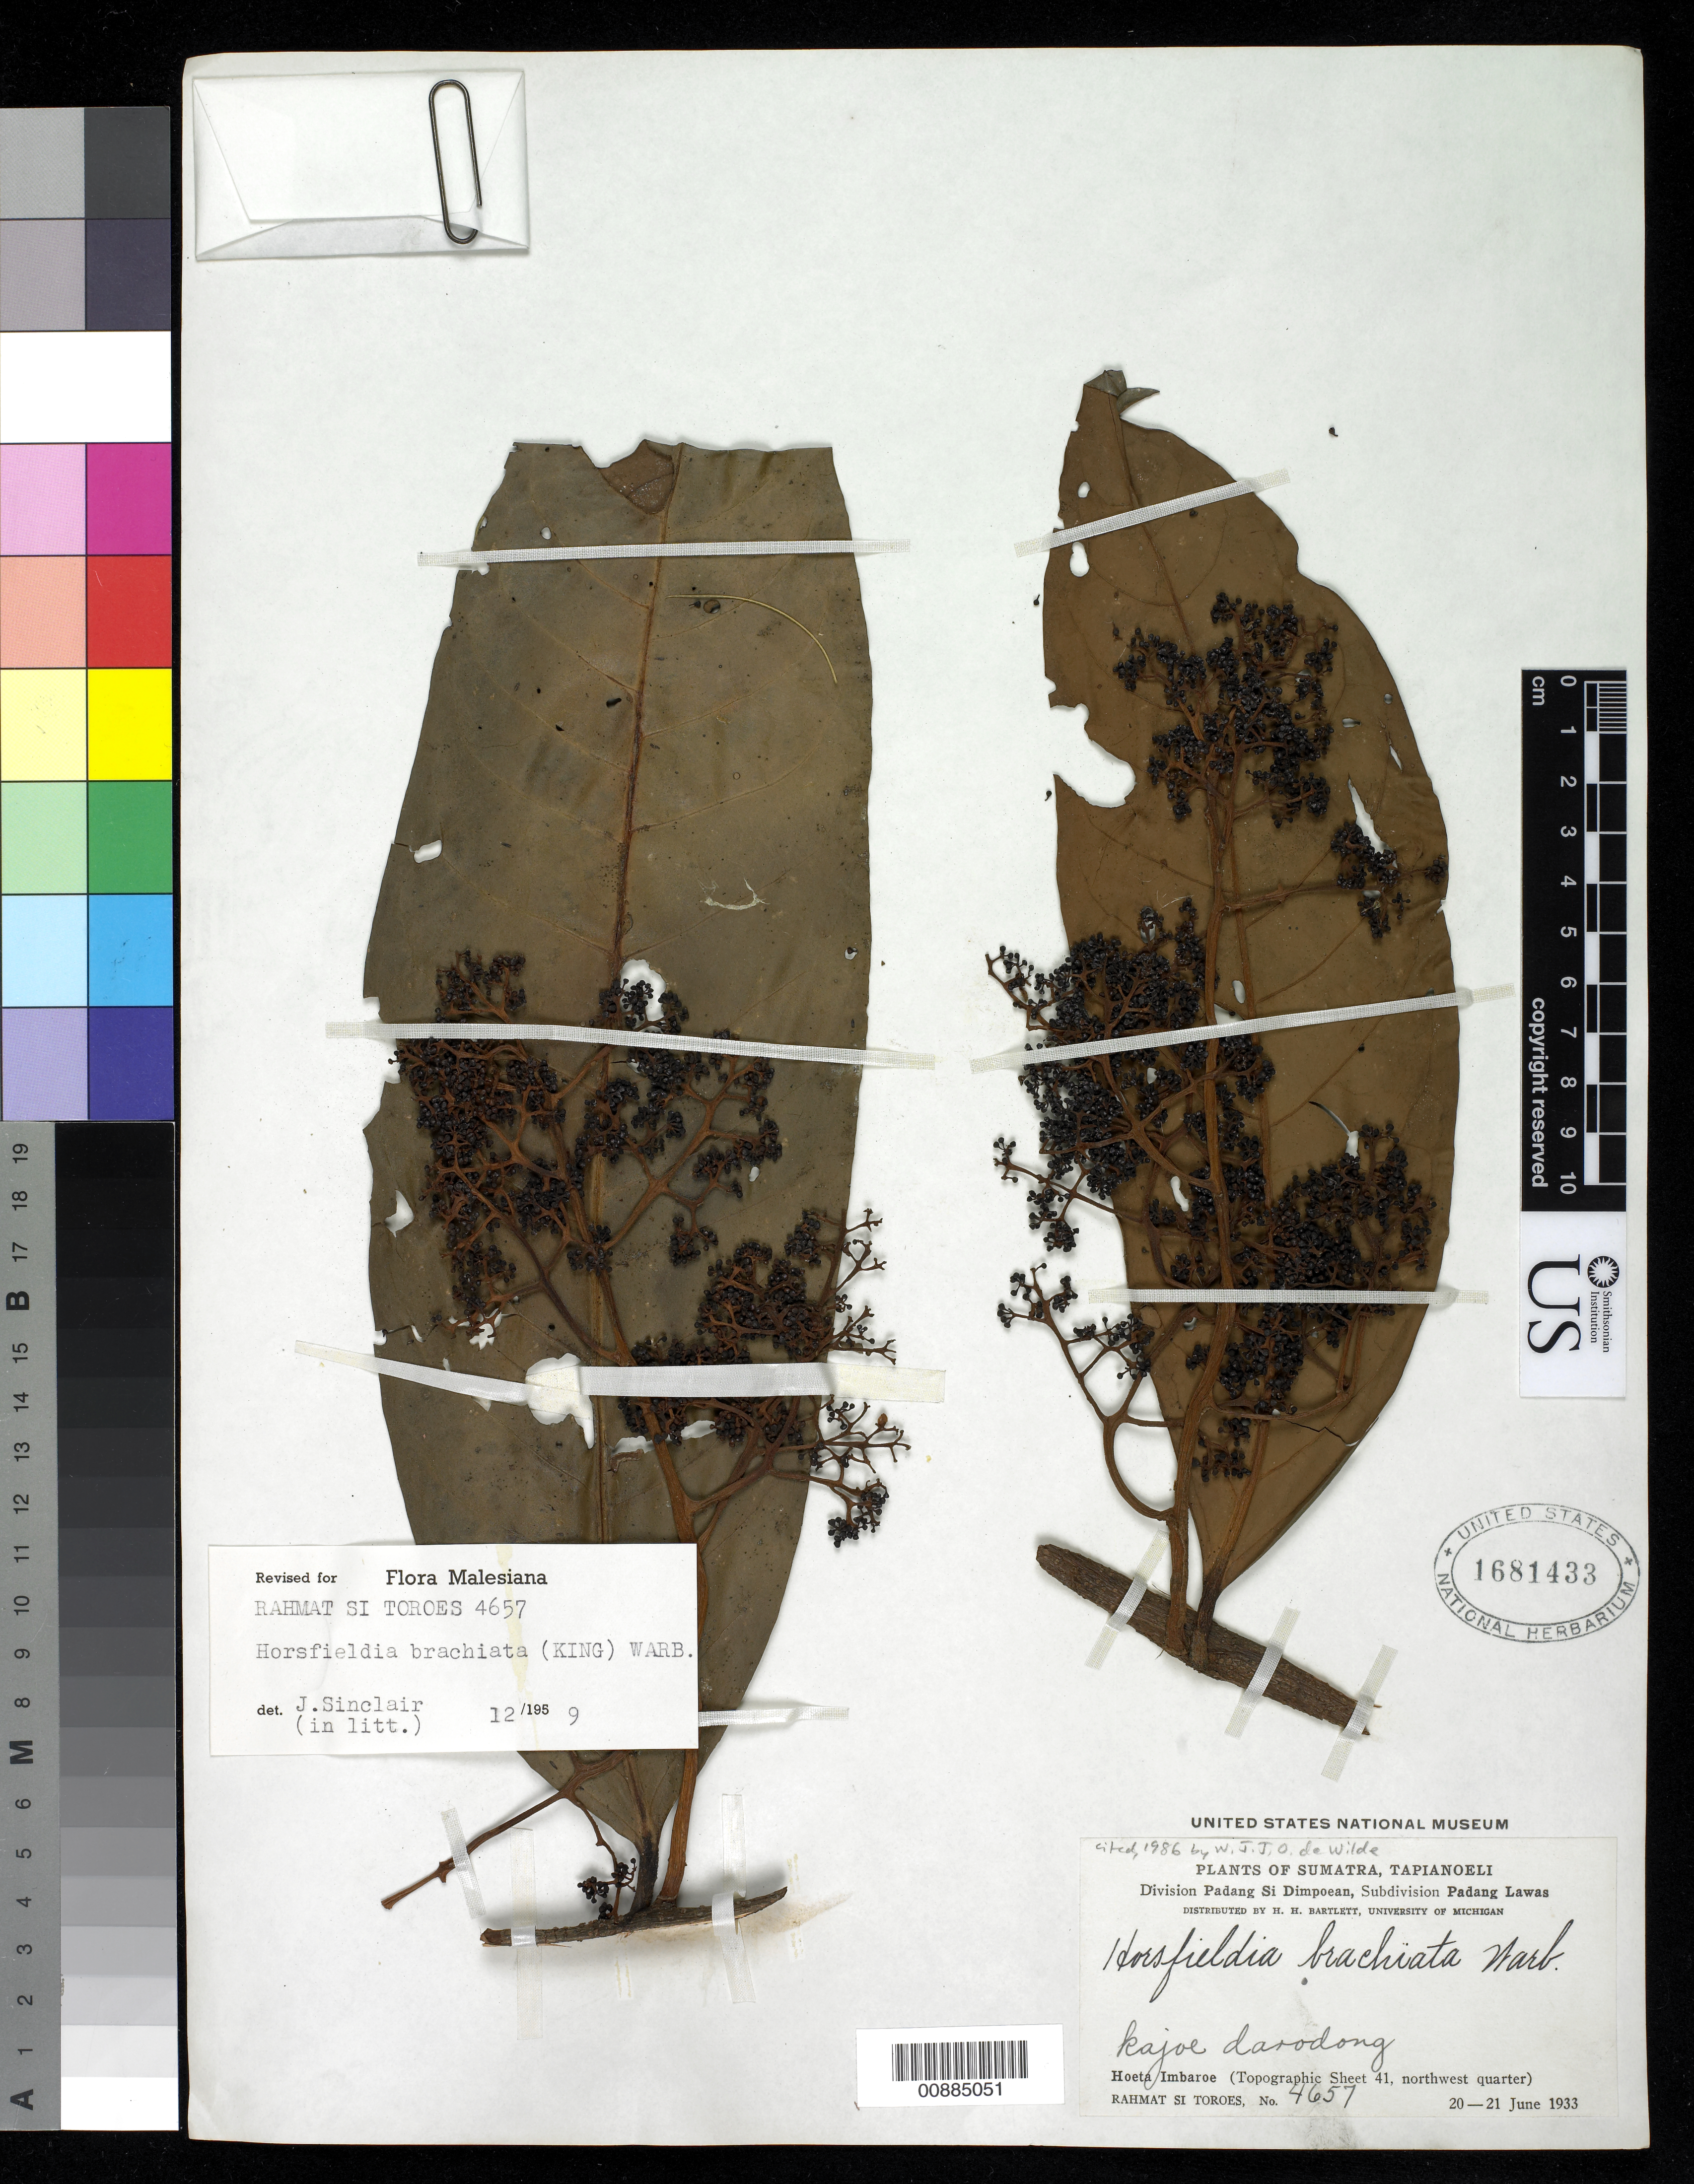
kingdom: Plantae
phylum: Tracheophyta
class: Magnoliopsida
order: Magnoliales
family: Myristicaceae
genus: Horsfieldia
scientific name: Horsfieldia brachiata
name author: Warb.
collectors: Rahmat Si Boeea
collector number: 4657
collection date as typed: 20 Jun 1933 to 21 Jun 1933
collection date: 1933-06-20/1933-06-21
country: Indonesia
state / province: Sumatra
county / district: Sumatera Utara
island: Sumatra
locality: Sibola (Tapianoeli); Padang Si Dimpoean, Padang Lawas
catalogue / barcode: US 1681433